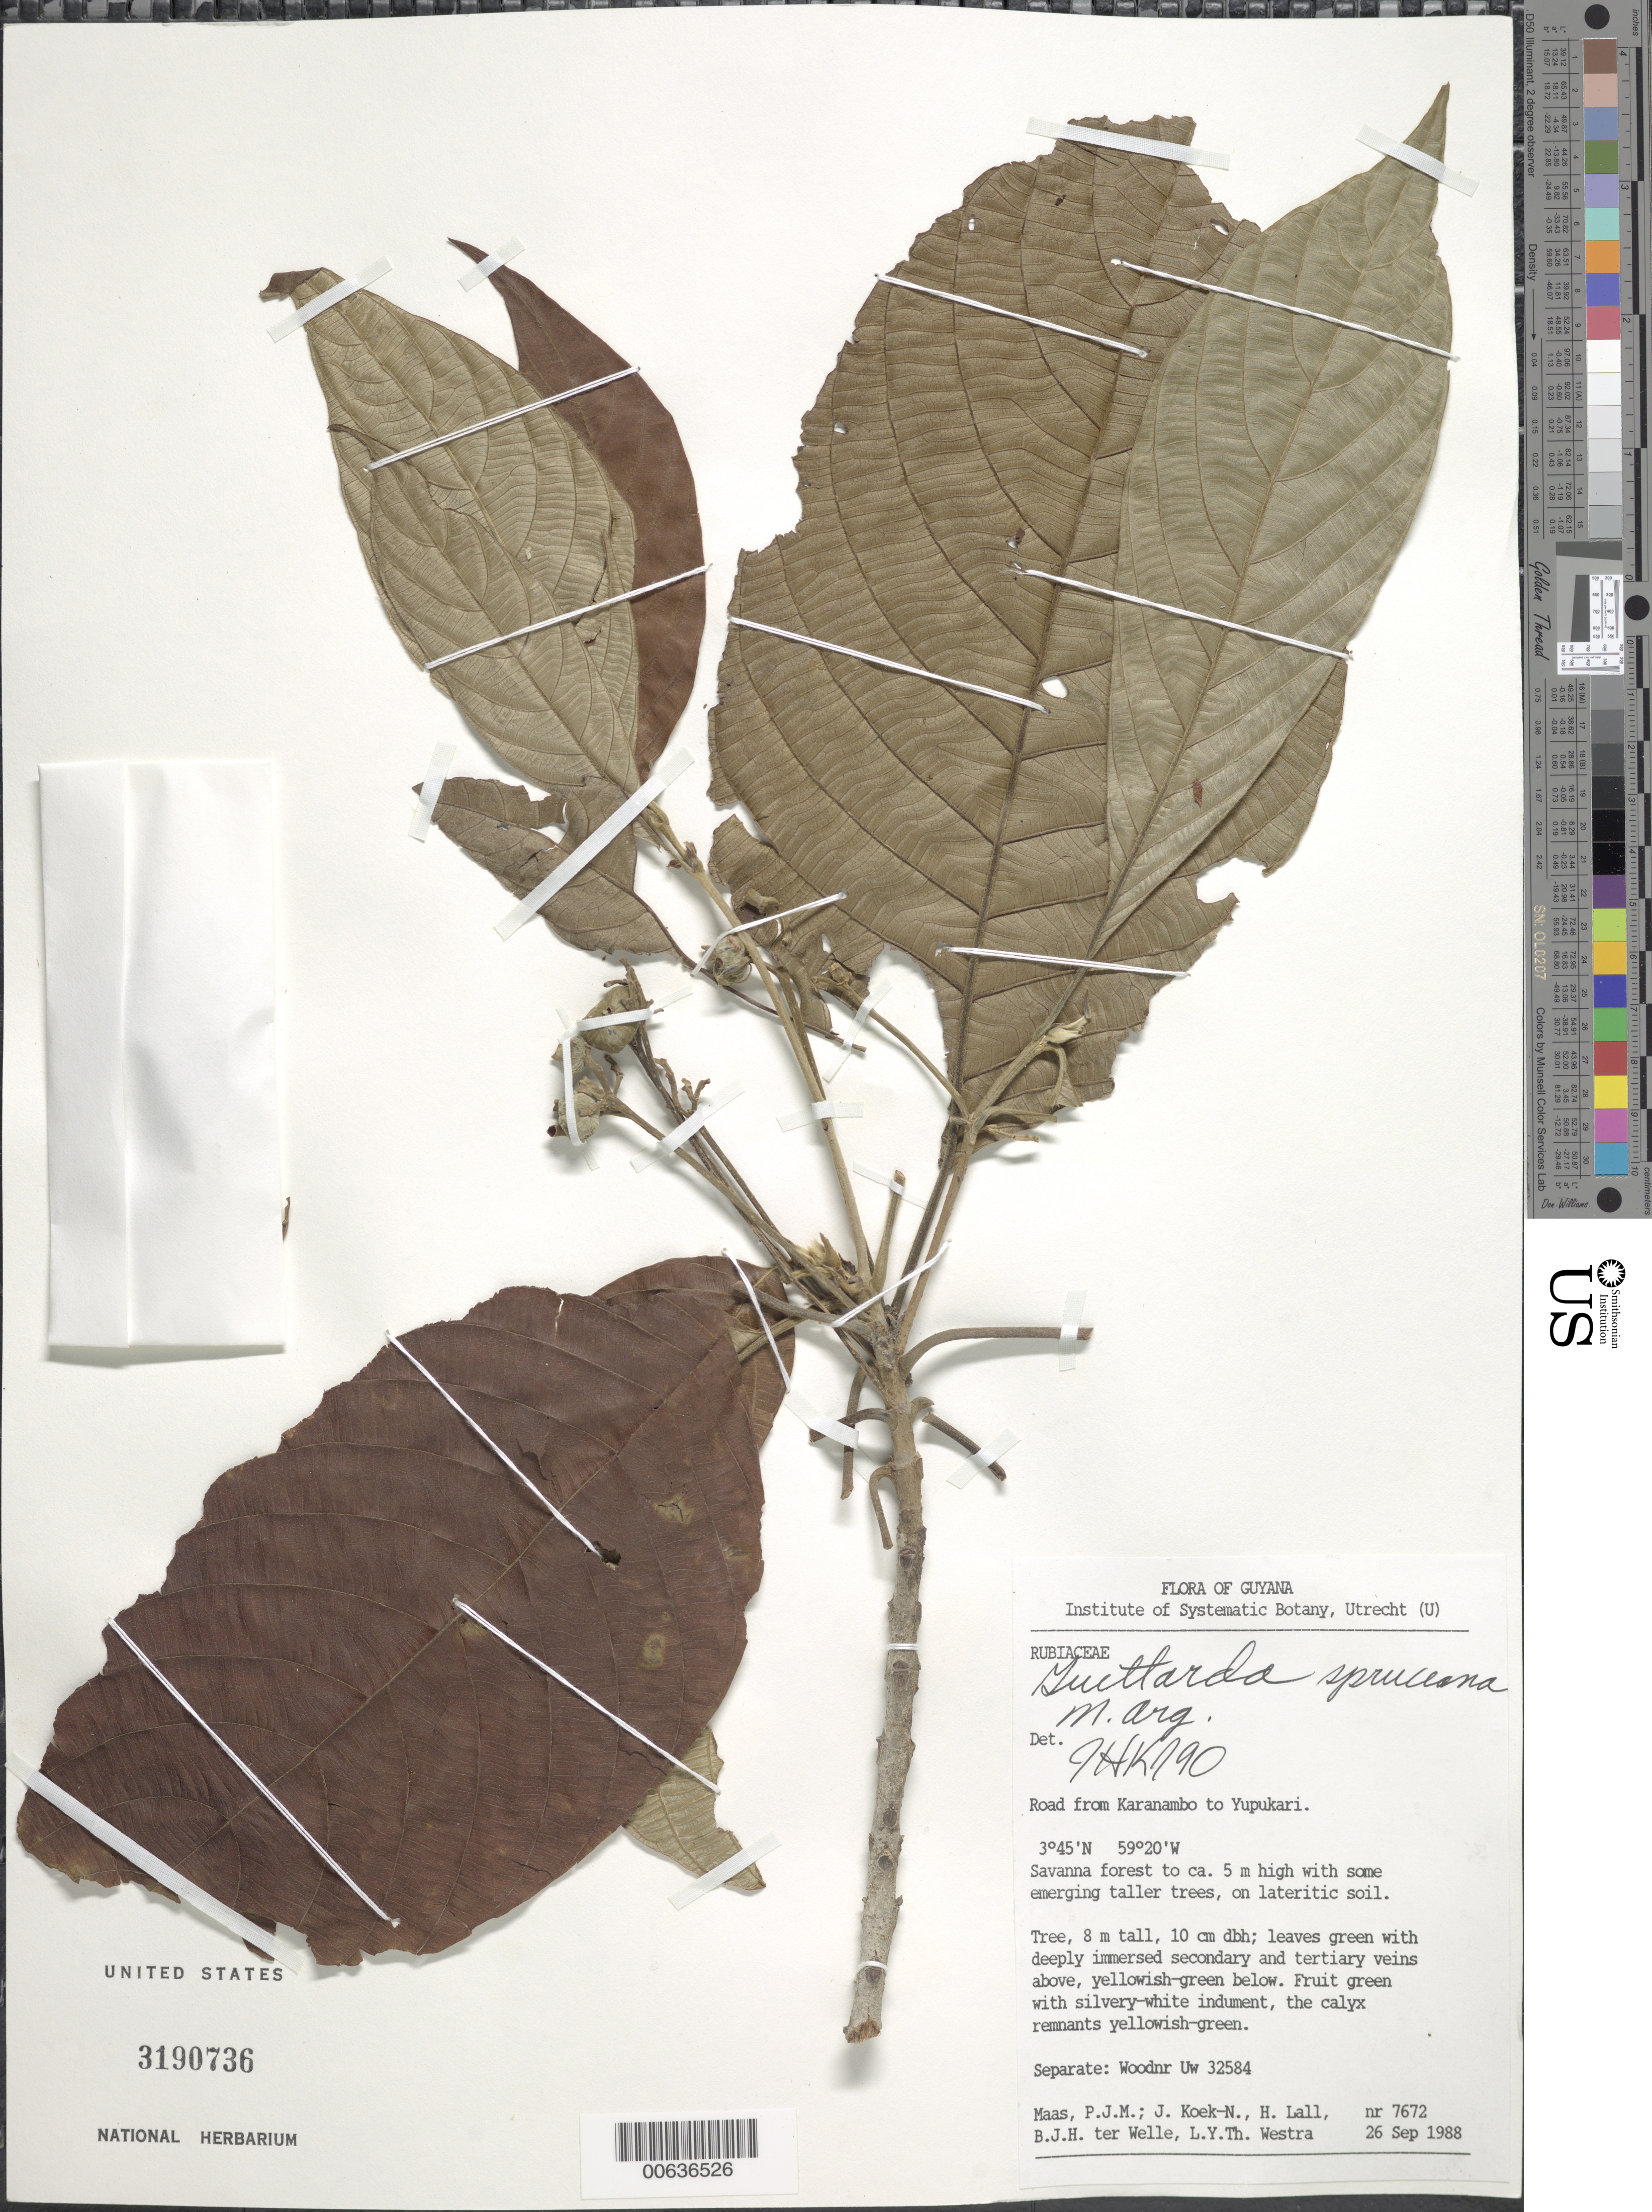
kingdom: Plantae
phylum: Tracheophyta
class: Magnoliopsida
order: Gentianales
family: Rubiaceae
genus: Guettarda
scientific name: Guettarda spruceana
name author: Müll. Arg.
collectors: P. Maas, J. Koek-Noorman, H. Lall, B. ter Welle & L. Y. T. Westra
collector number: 7672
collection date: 1988-09-26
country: Guyana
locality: Road from Karanambo to Yupukari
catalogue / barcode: US 3190736